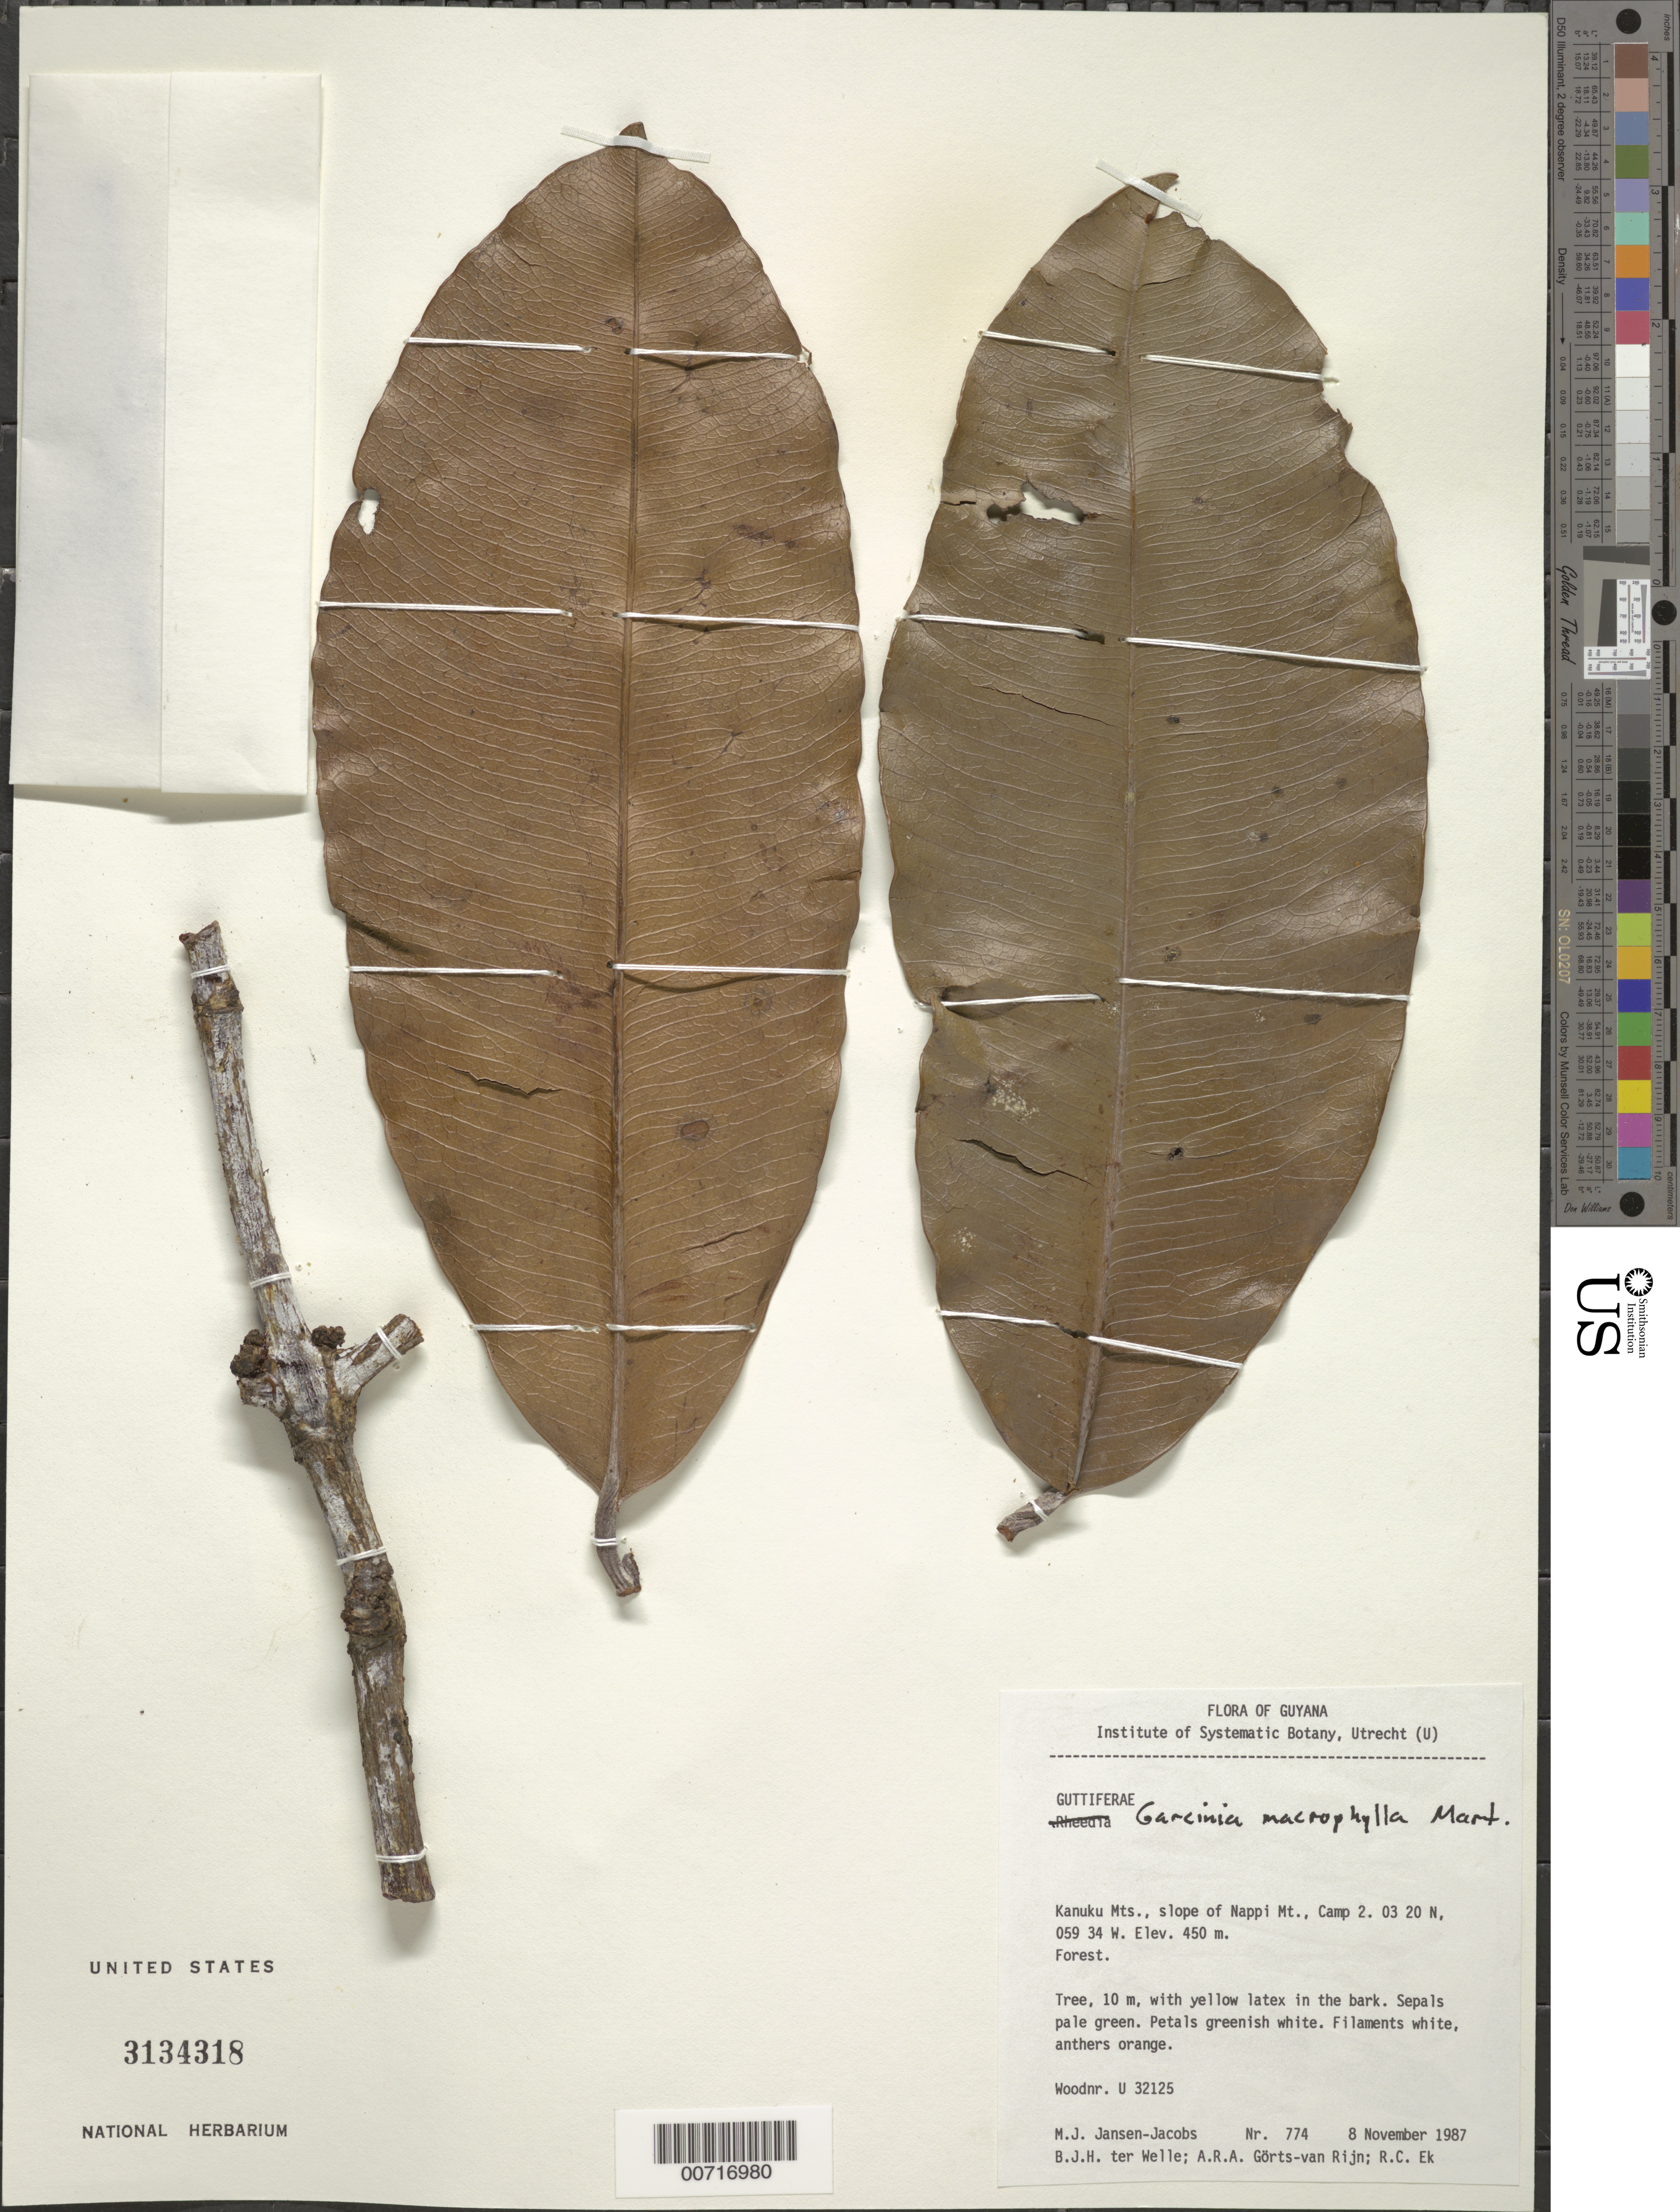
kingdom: Plantae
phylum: Tracheophyta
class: Magnoliopsida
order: Malpighiales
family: Clusiaceae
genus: Garcinia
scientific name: Garcinia macrophylla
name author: Mart.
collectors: M. J. Jansen-Jacobs, B. Welle, A. .R. A. Görts-van Rijn & R. C. Ek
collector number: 774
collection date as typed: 8-Nov-87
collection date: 1987-11-08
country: Guyana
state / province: U. Takutu-U. Essequibo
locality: Kanuku Mts., slope of Nappi Mt., camp 2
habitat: Forest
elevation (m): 450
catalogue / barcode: US 3134318